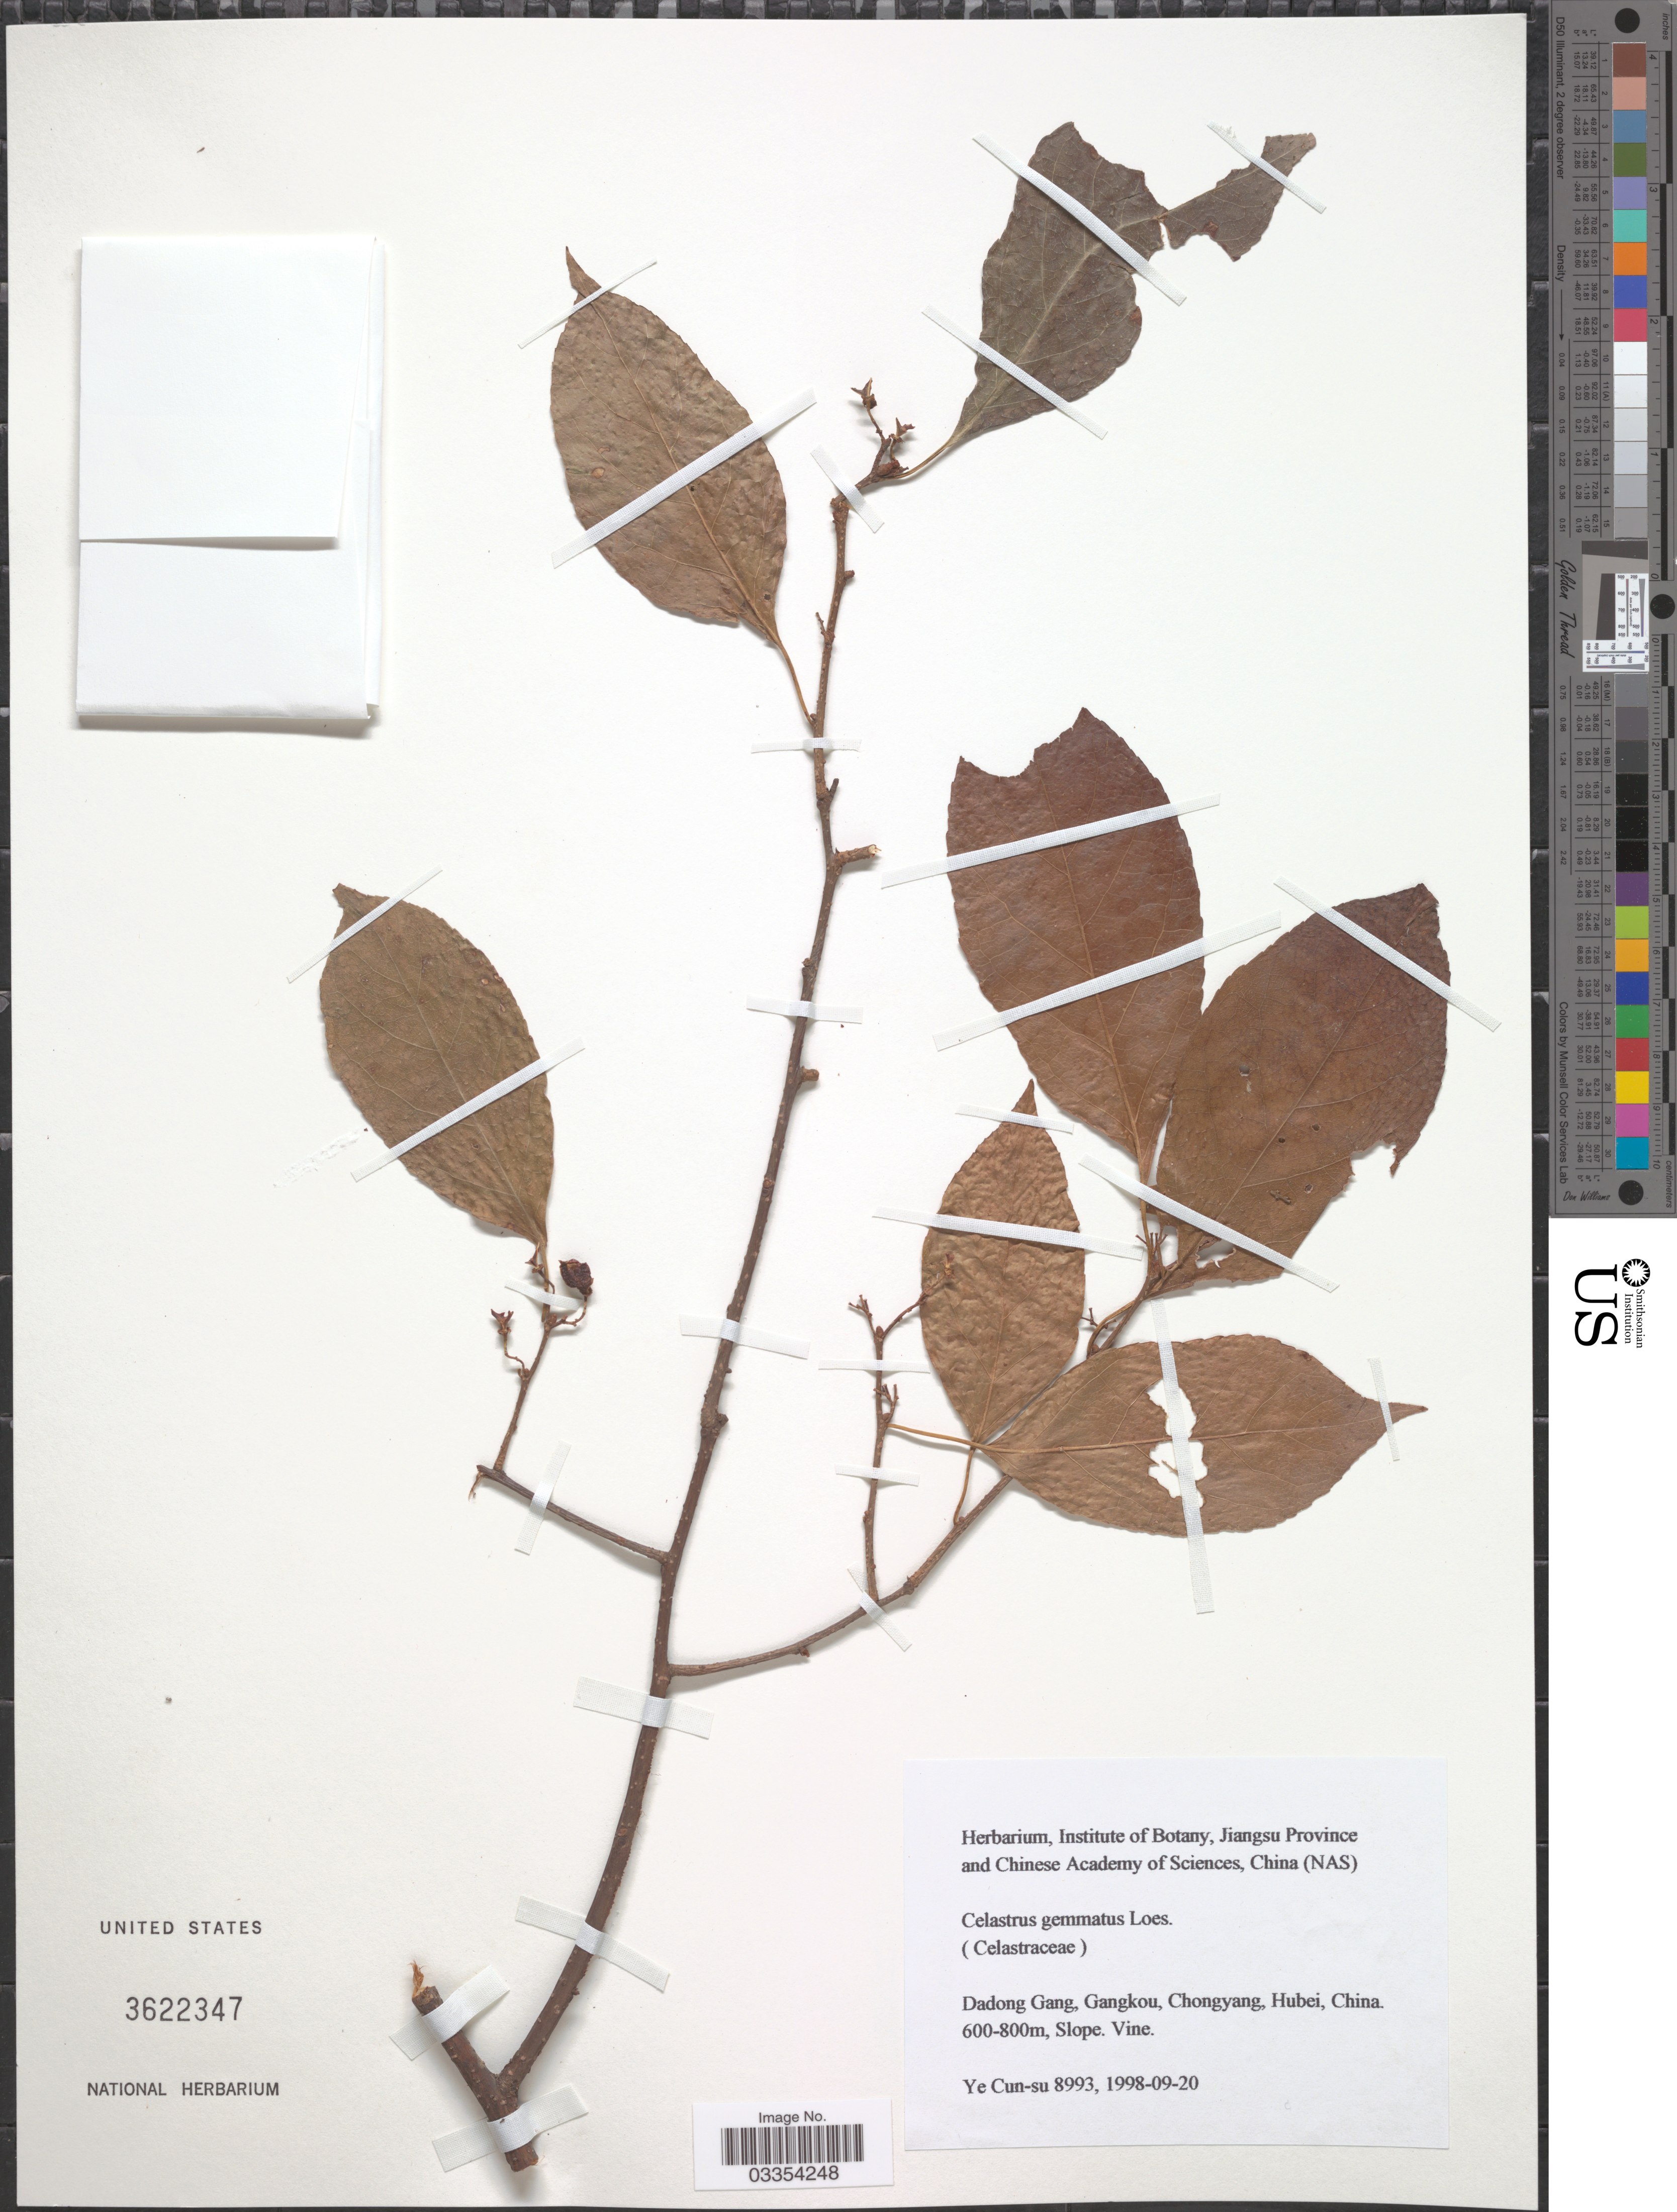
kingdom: Plantae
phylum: Tracheophyta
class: Magnoliopsida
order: Celastrales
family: Celastraceae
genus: Celastrus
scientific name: Celastrus gemmatus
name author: Loes.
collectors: Ye Cun-su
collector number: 8993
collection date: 1998-09-20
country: China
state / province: Hubei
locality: Dadong Gang, Gangkou, Chongyang.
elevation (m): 600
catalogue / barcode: US 3622347